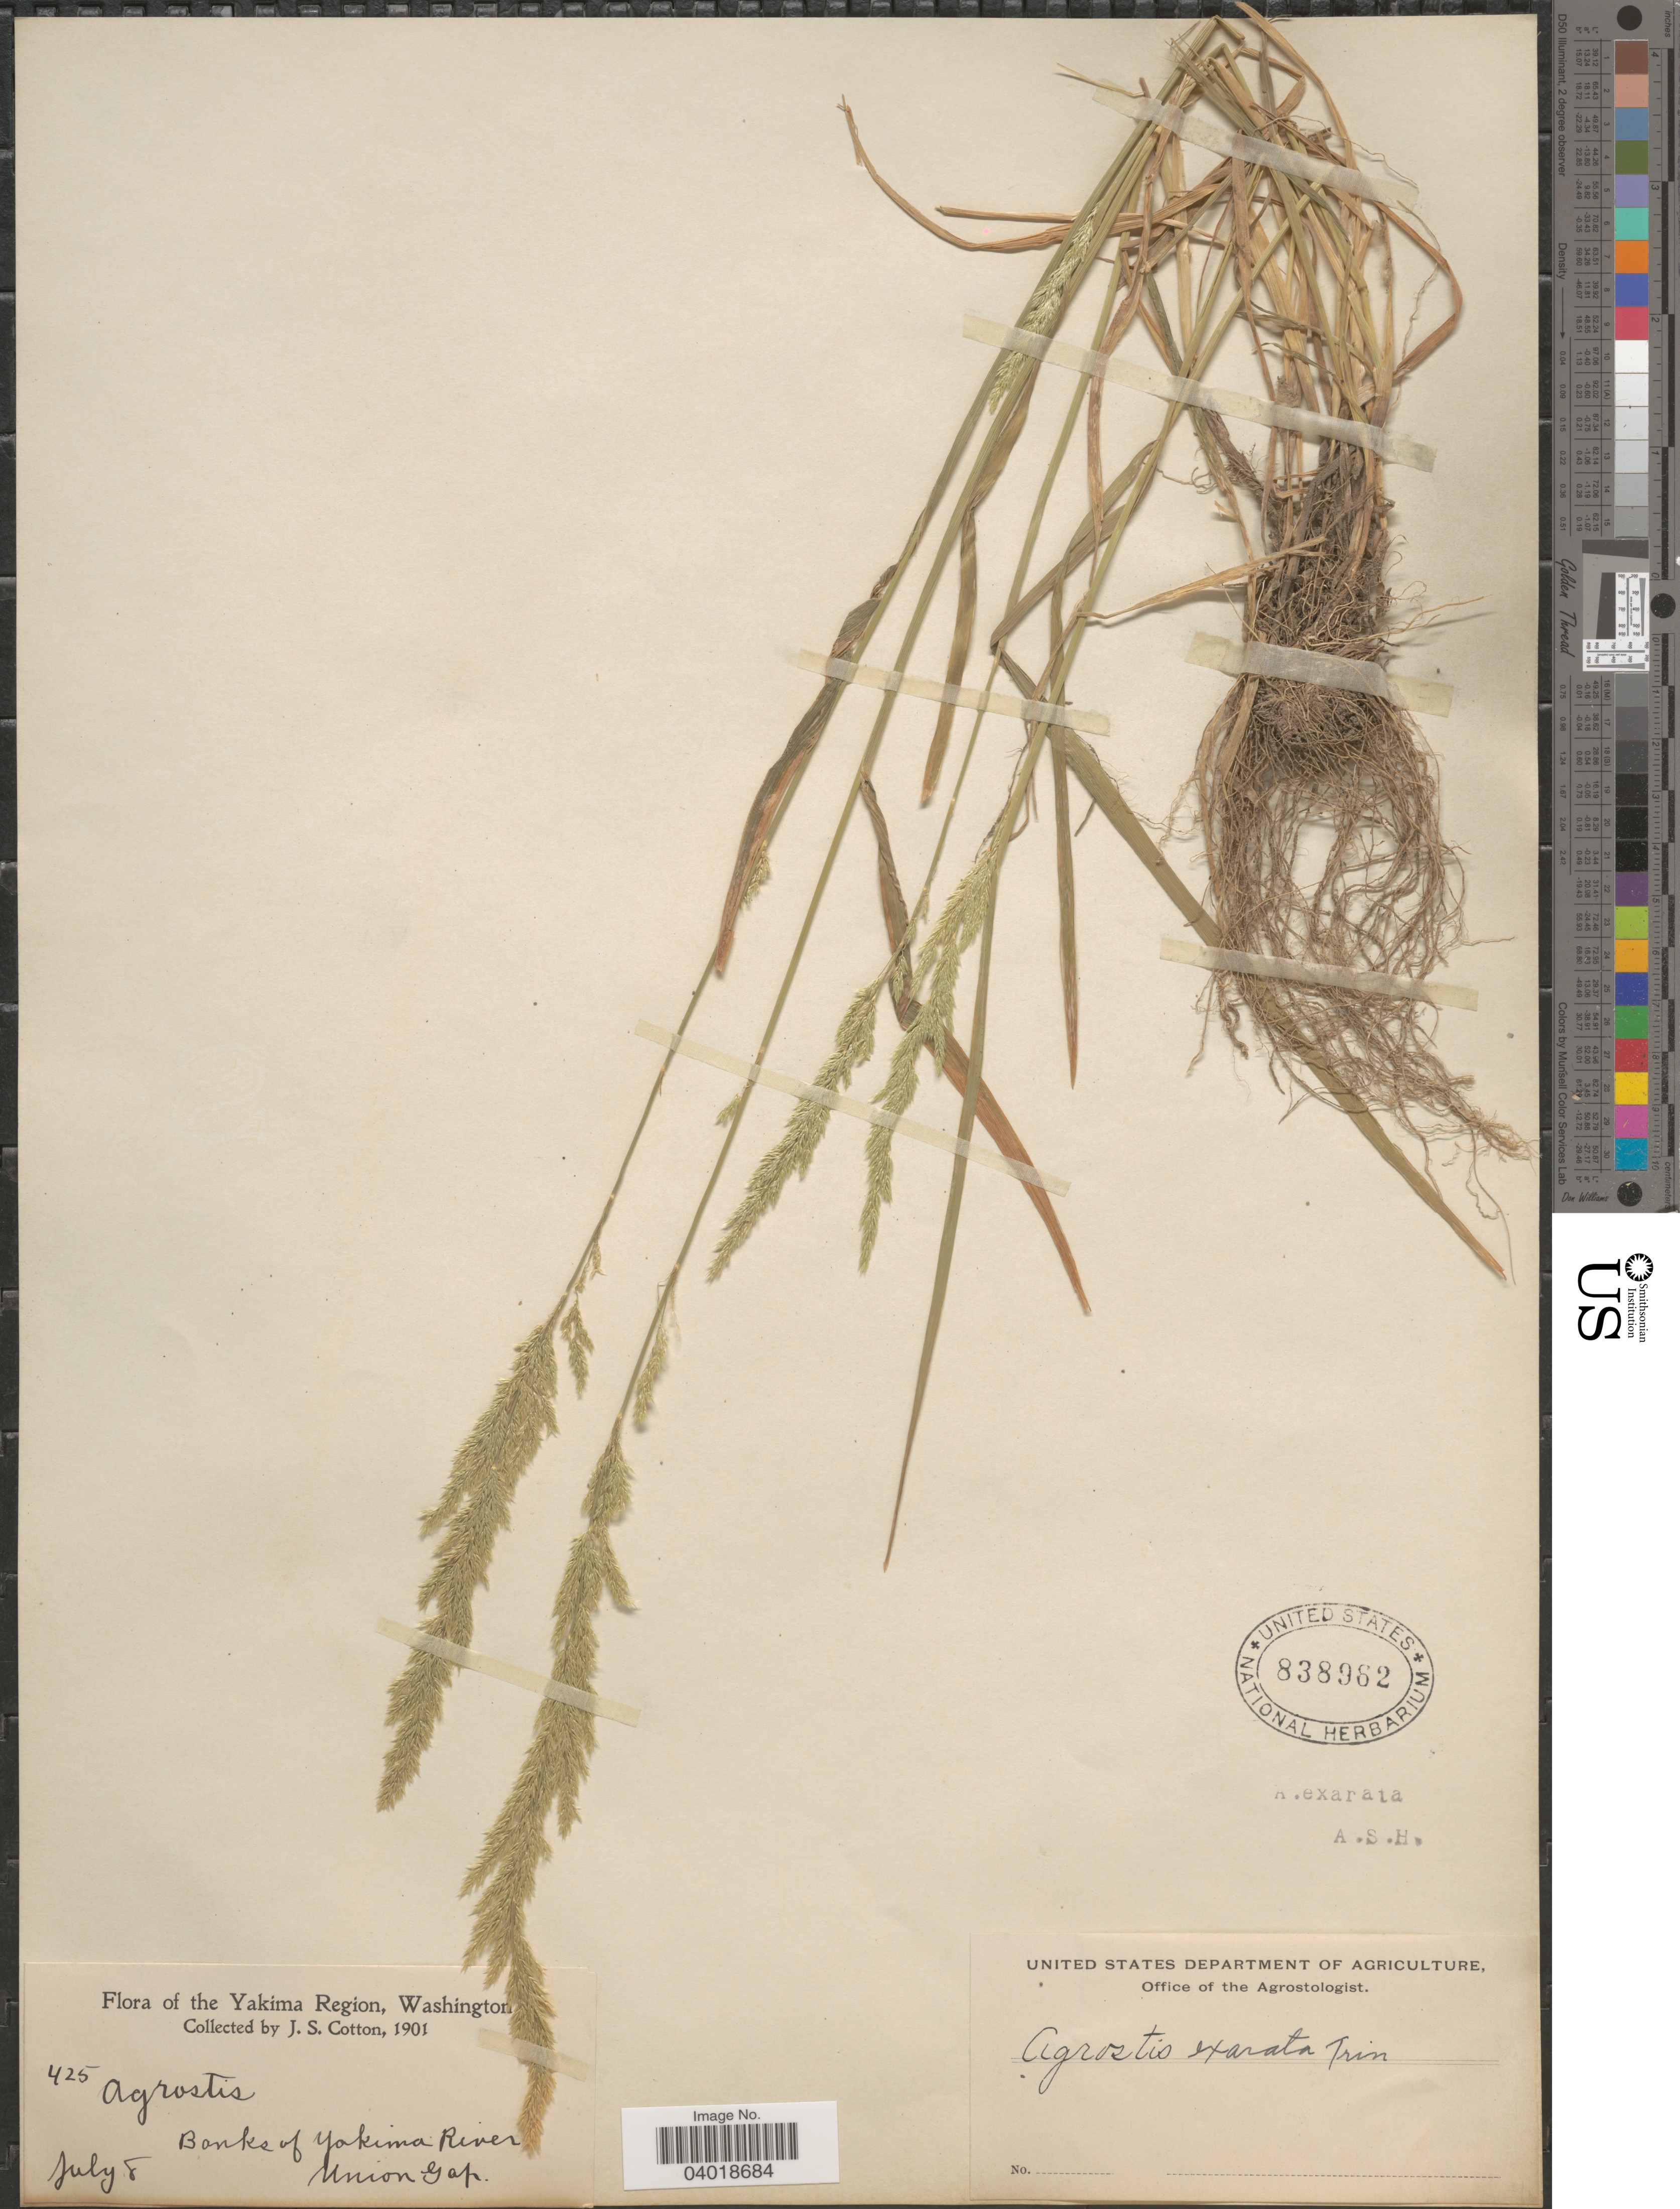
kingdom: Plantae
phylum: Tracheophyta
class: Liliopsida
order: Poales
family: Poaceae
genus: Agrostis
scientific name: Agrostis exarata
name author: Trin.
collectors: J. S. Cotton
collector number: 425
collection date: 1901-07-08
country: United States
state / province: Washington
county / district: Yakima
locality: Yakima Region. Banks of Yakima River. Union Gap.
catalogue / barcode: US 838962